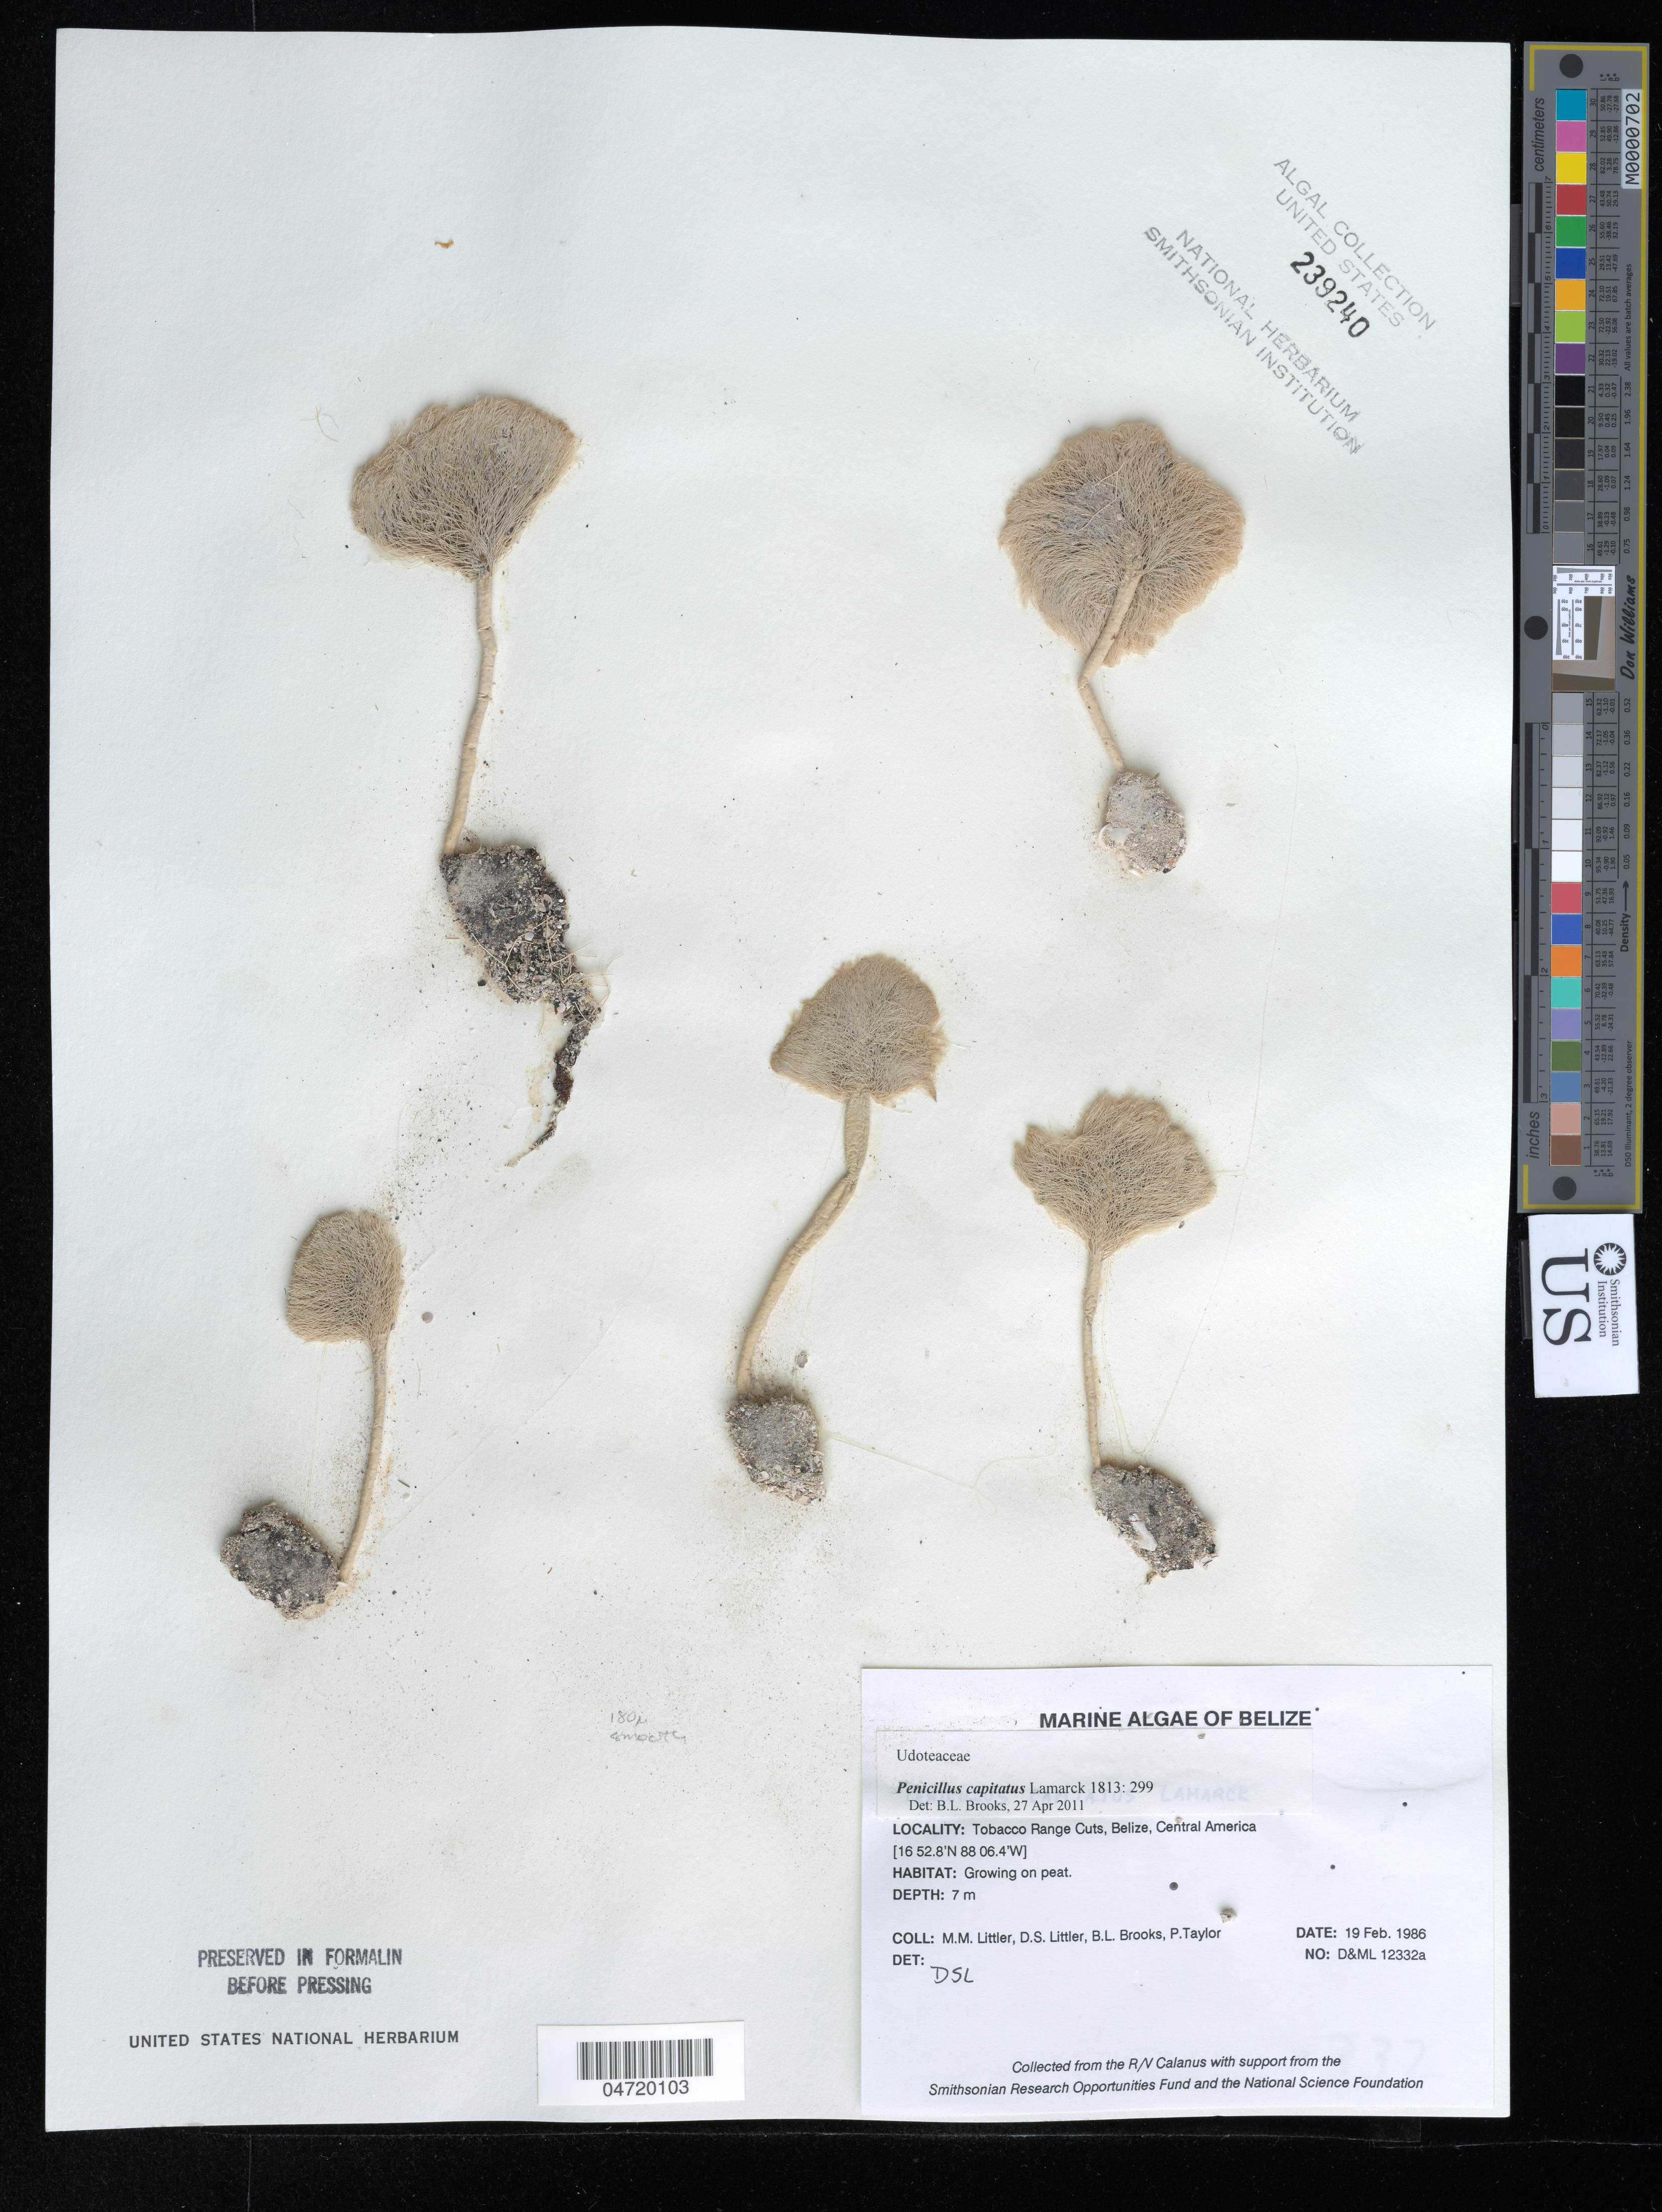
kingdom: Plantae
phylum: Chlorophyta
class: Ulvophyceae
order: Bryopsidales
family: Udoteaceae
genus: Penicillus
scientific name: Penicillus capitatus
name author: Lam.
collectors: M. M. Littler, D. S. Littler, B. Brooks & P. Taylor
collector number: D&ML12332a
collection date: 1986-02-19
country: Belize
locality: Tobacco Range Cuts.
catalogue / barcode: US 239240